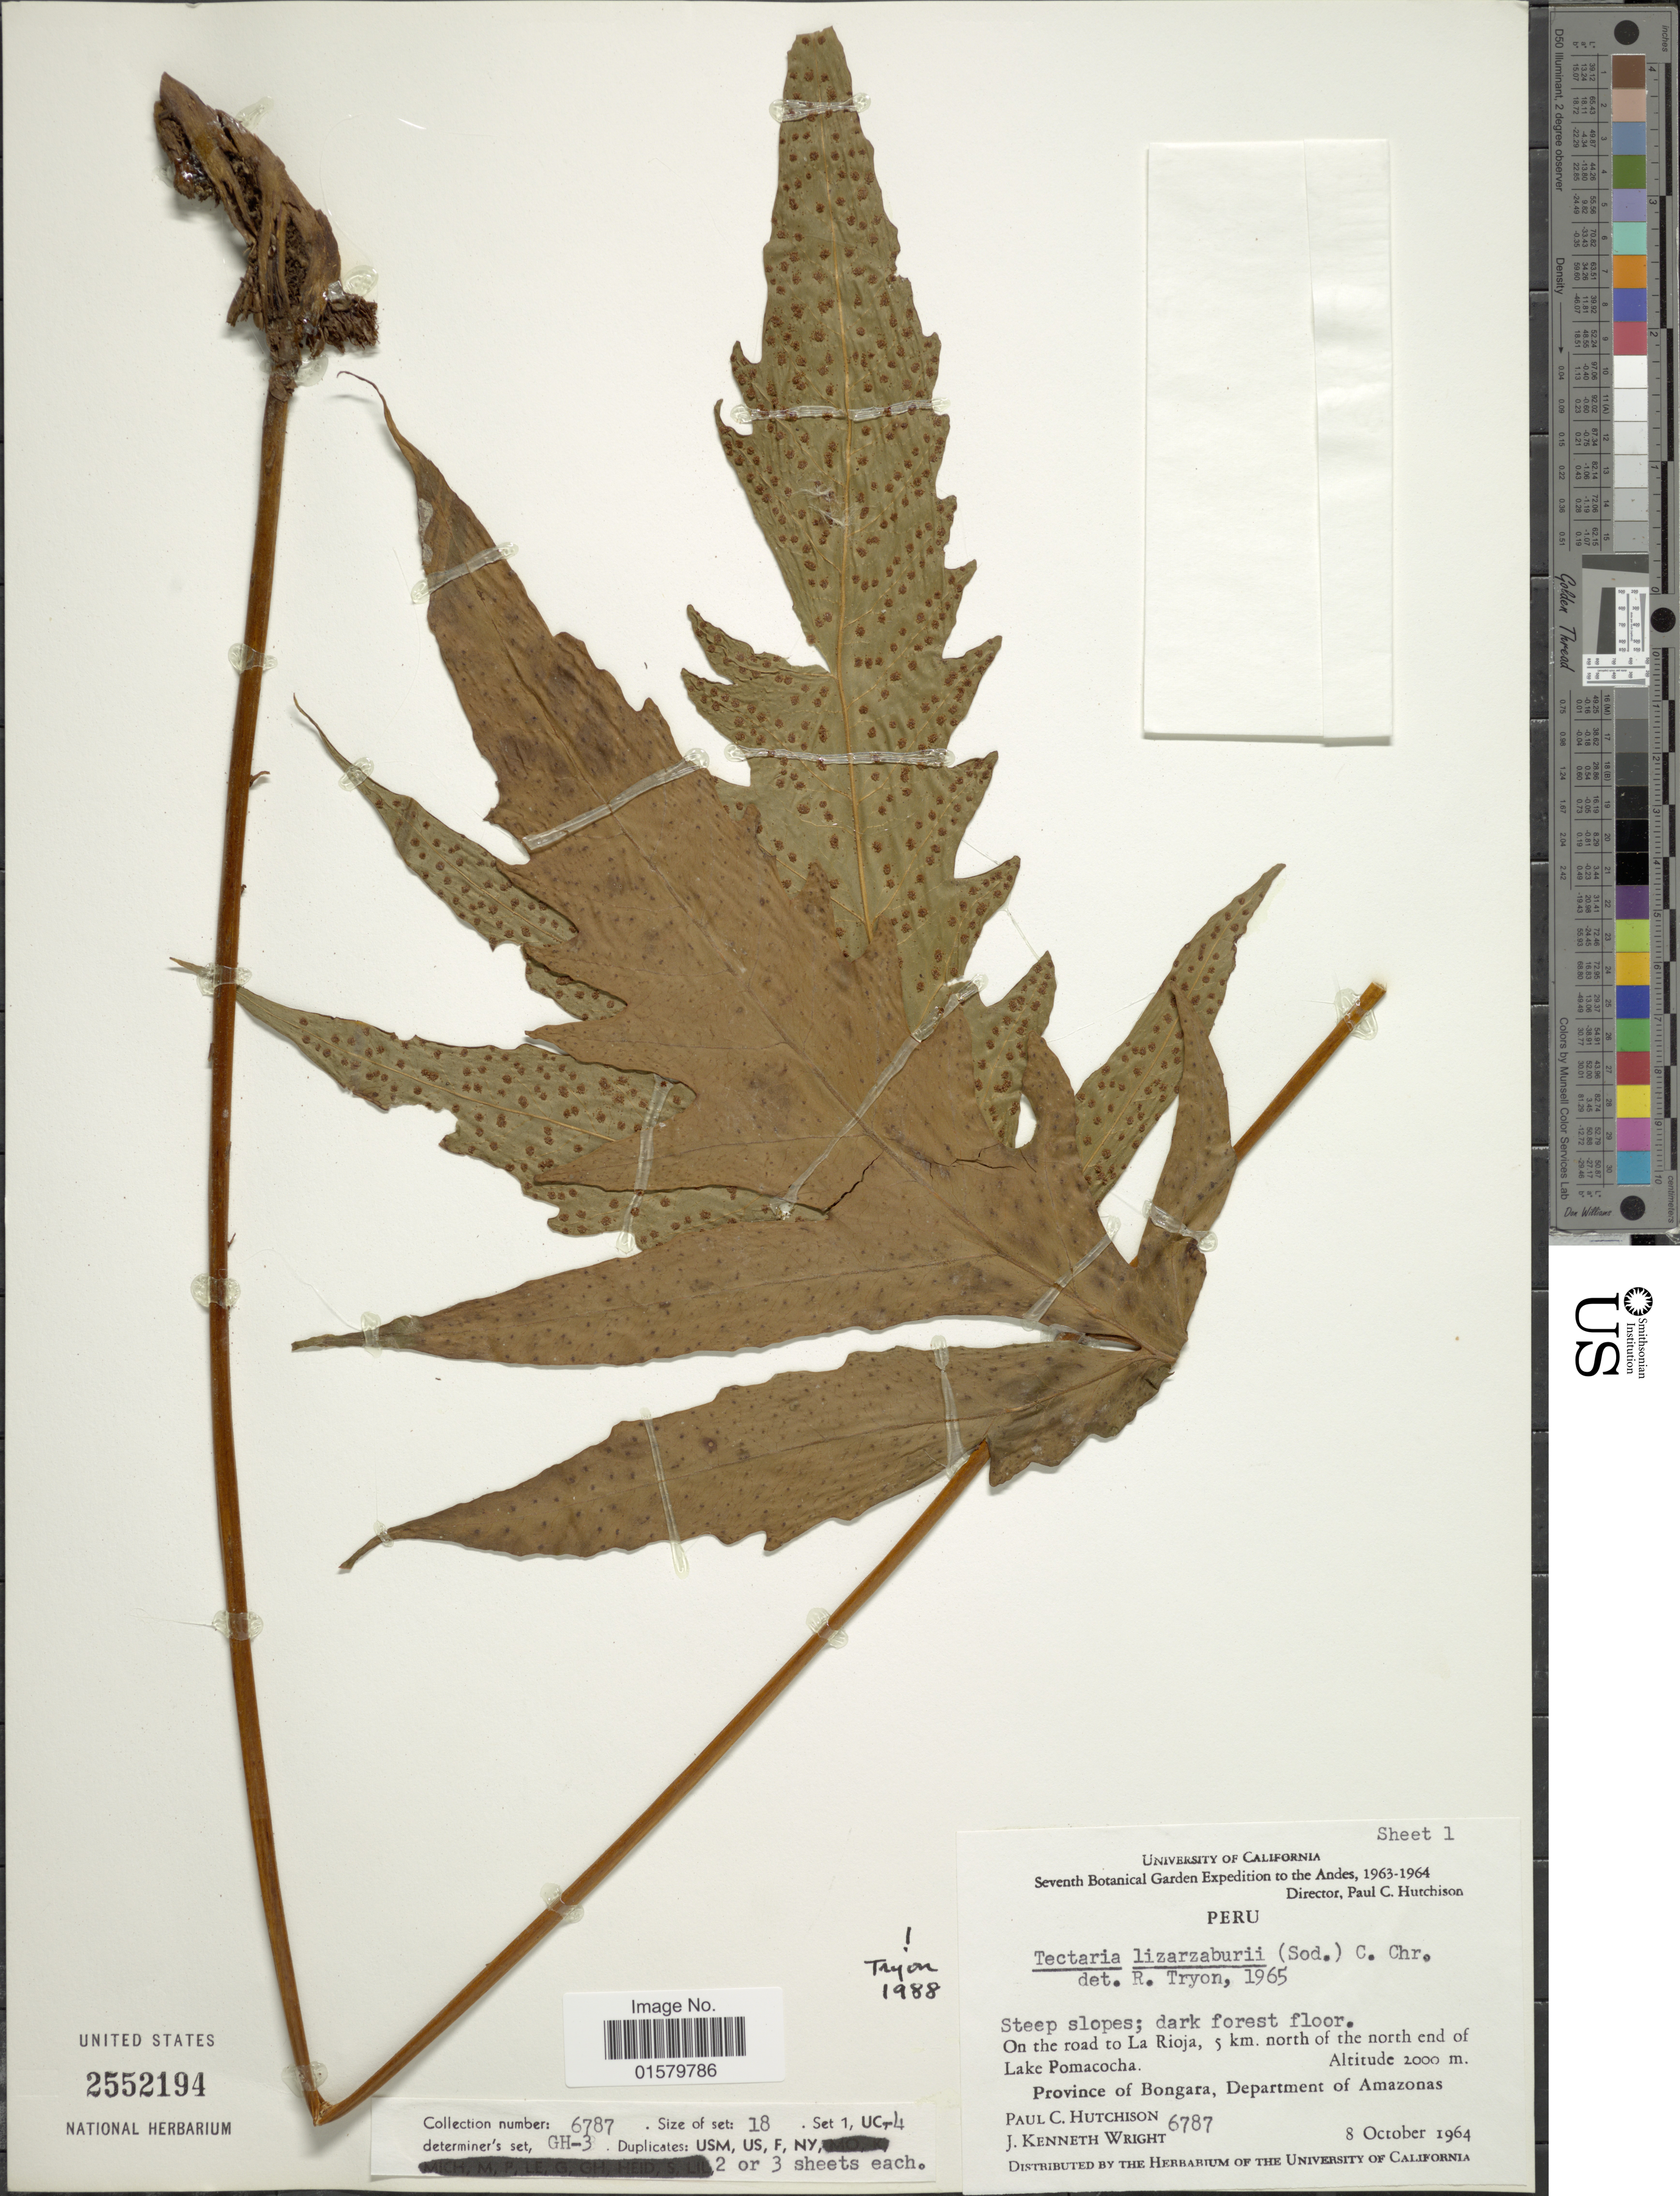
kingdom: Plantae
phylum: Tracheophyta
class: Polypodiopsida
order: Polypodiales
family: Tectariaceae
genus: Tectaria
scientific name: Tectaria lizarzaburui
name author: (Sodiro) C. Chr.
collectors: P. C. Hutchison & J. K. Wright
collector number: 6787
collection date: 1964-10-08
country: Peru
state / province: Amazonas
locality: On the road to La Rioja, 5 km north of the north end of Lake Pomacocha, Province of Bongara, Department of Amazonas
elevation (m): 2000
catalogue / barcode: US 2552194